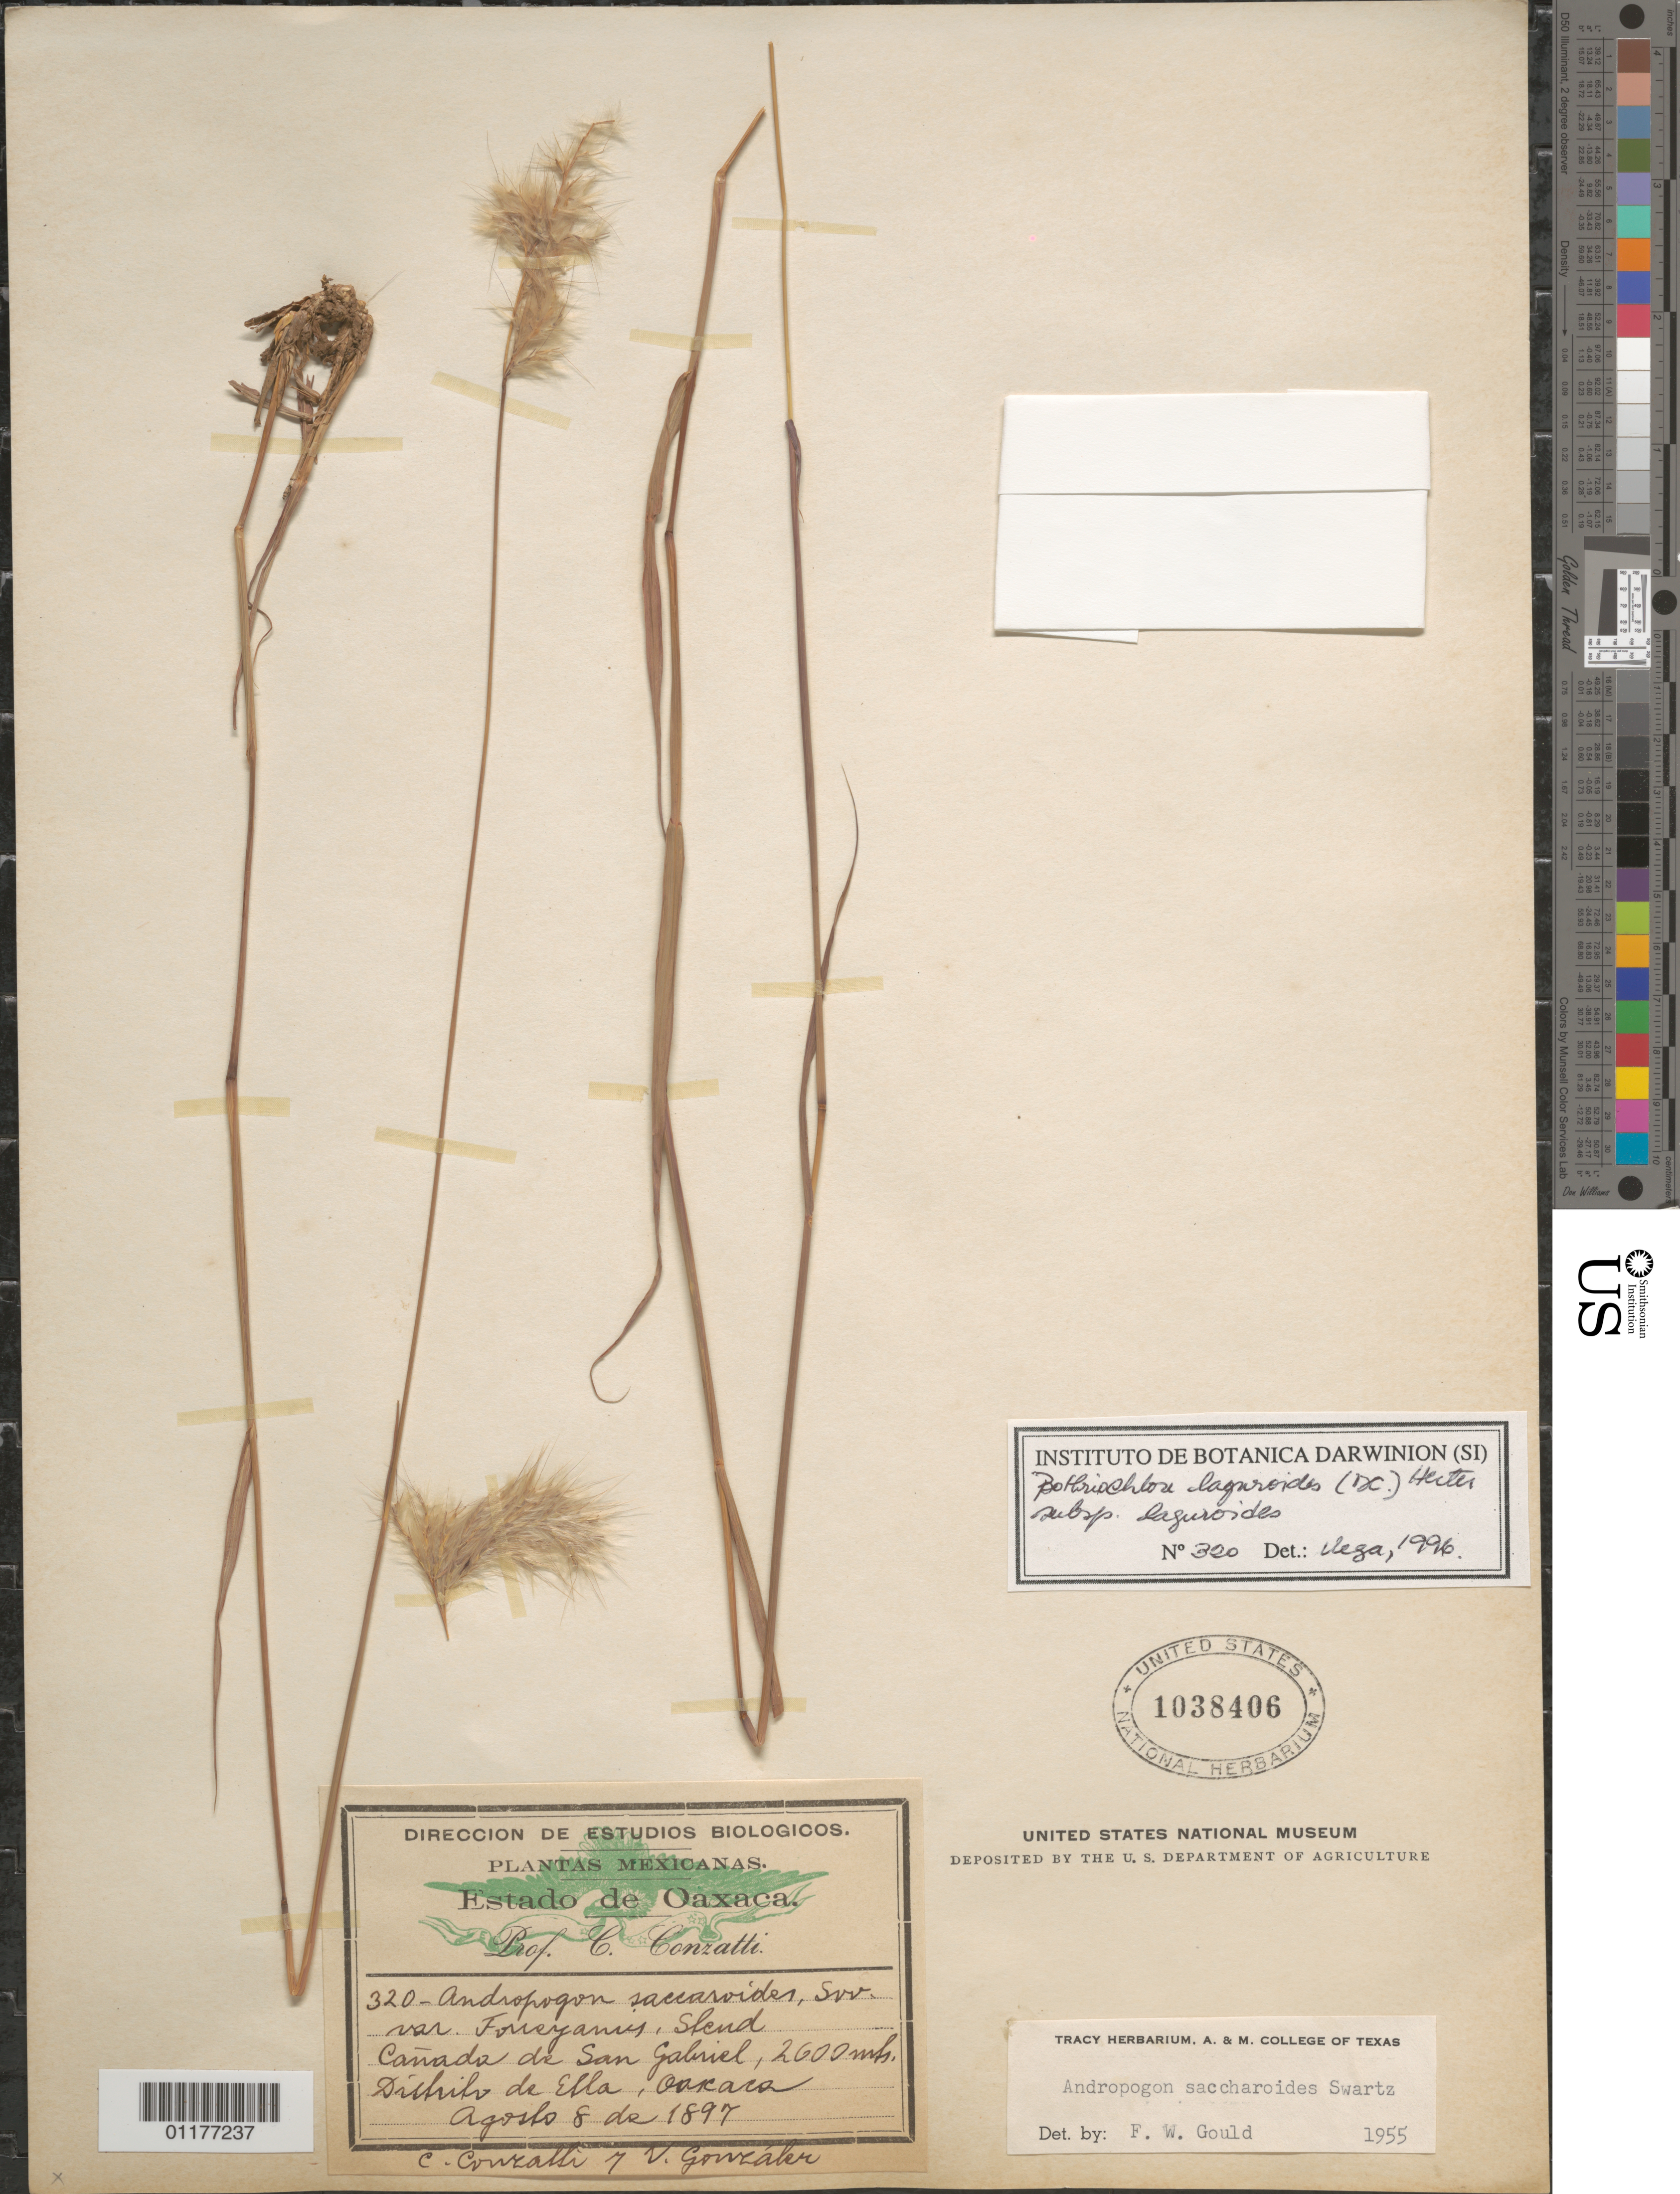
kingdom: Plantae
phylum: Tracheophyta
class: Liliopsida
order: Poales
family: Poaceae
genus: Bothriochloa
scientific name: Bothriochloa laguroides subsp. laguroides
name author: (DC.) Herter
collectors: C. Conzatti & V. Gonzalez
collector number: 320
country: Mexico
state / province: Oaxaca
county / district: Etla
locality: Canada de San Gabriel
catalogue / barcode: US 1038406